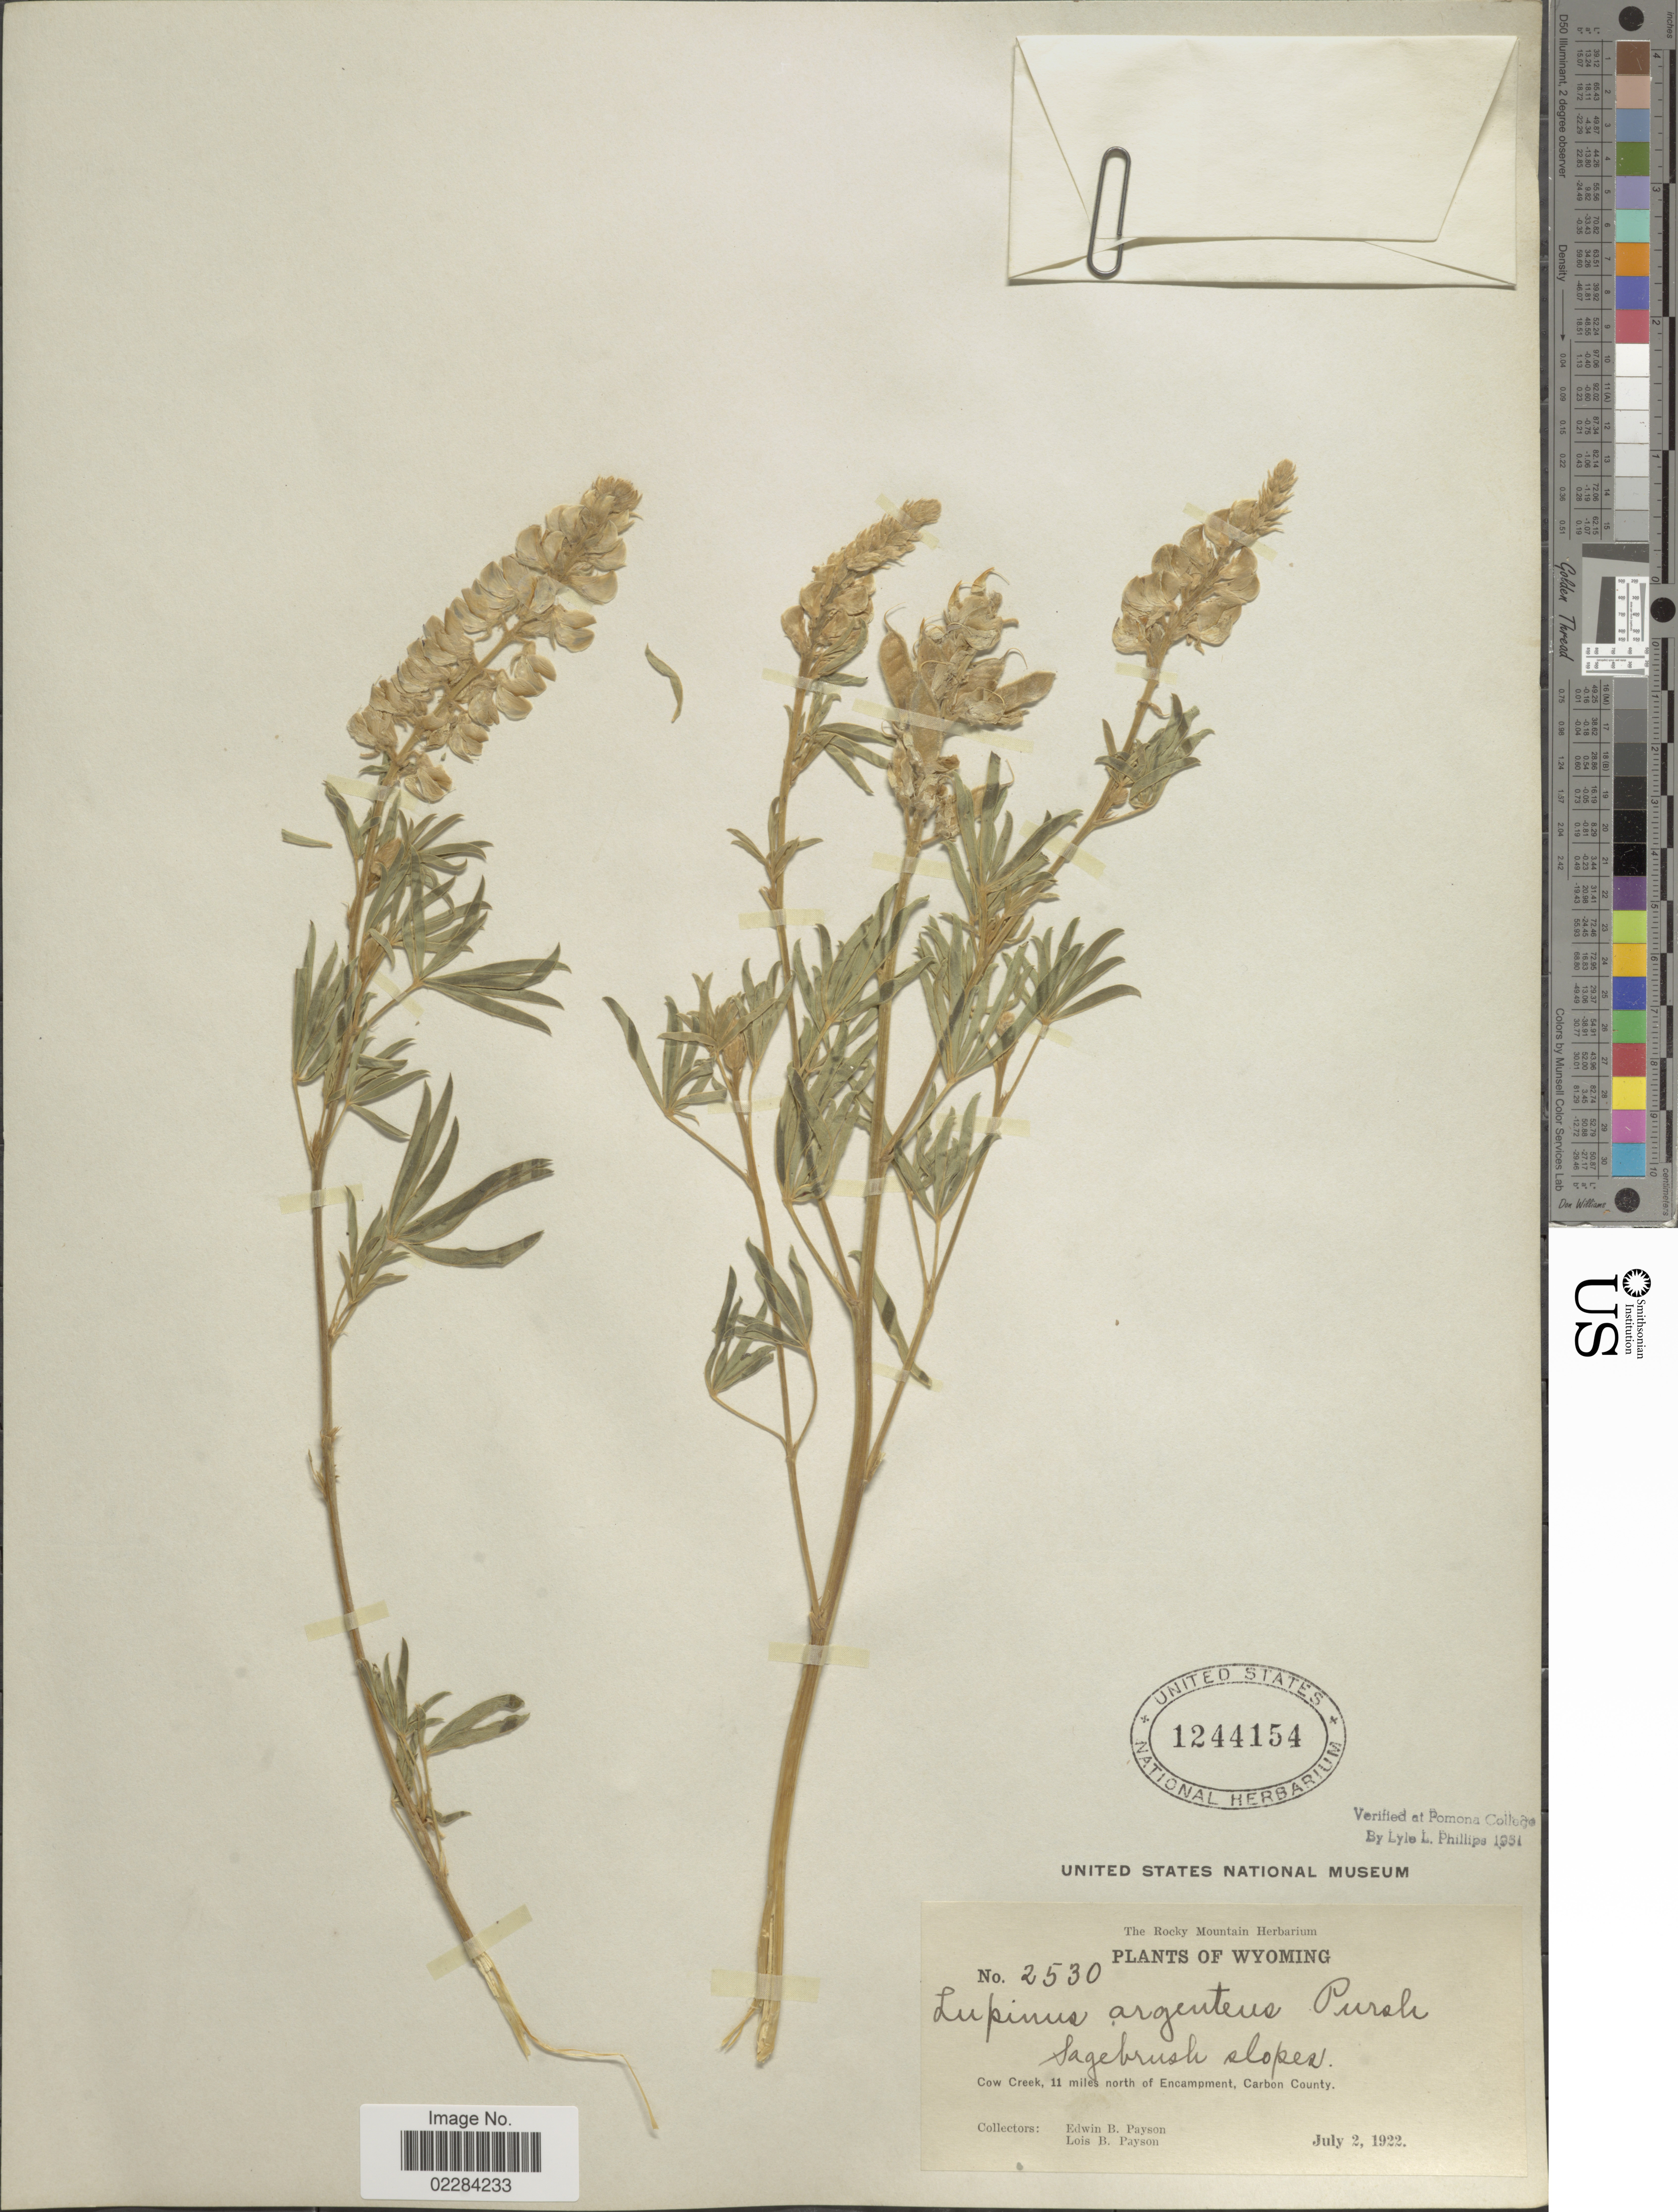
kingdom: Plantae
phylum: Tracheophyta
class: Magnoliopsida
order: Fabales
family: Fabaceae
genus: Lupinus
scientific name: Lupinus argenteus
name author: Pursh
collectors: E. B. Payson & L. Payson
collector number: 2530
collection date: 1922-07-02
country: United States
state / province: Wyoming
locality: Cow Creek, 11 miles north of Encampmeny, Carbon County.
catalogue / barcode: US 1244154